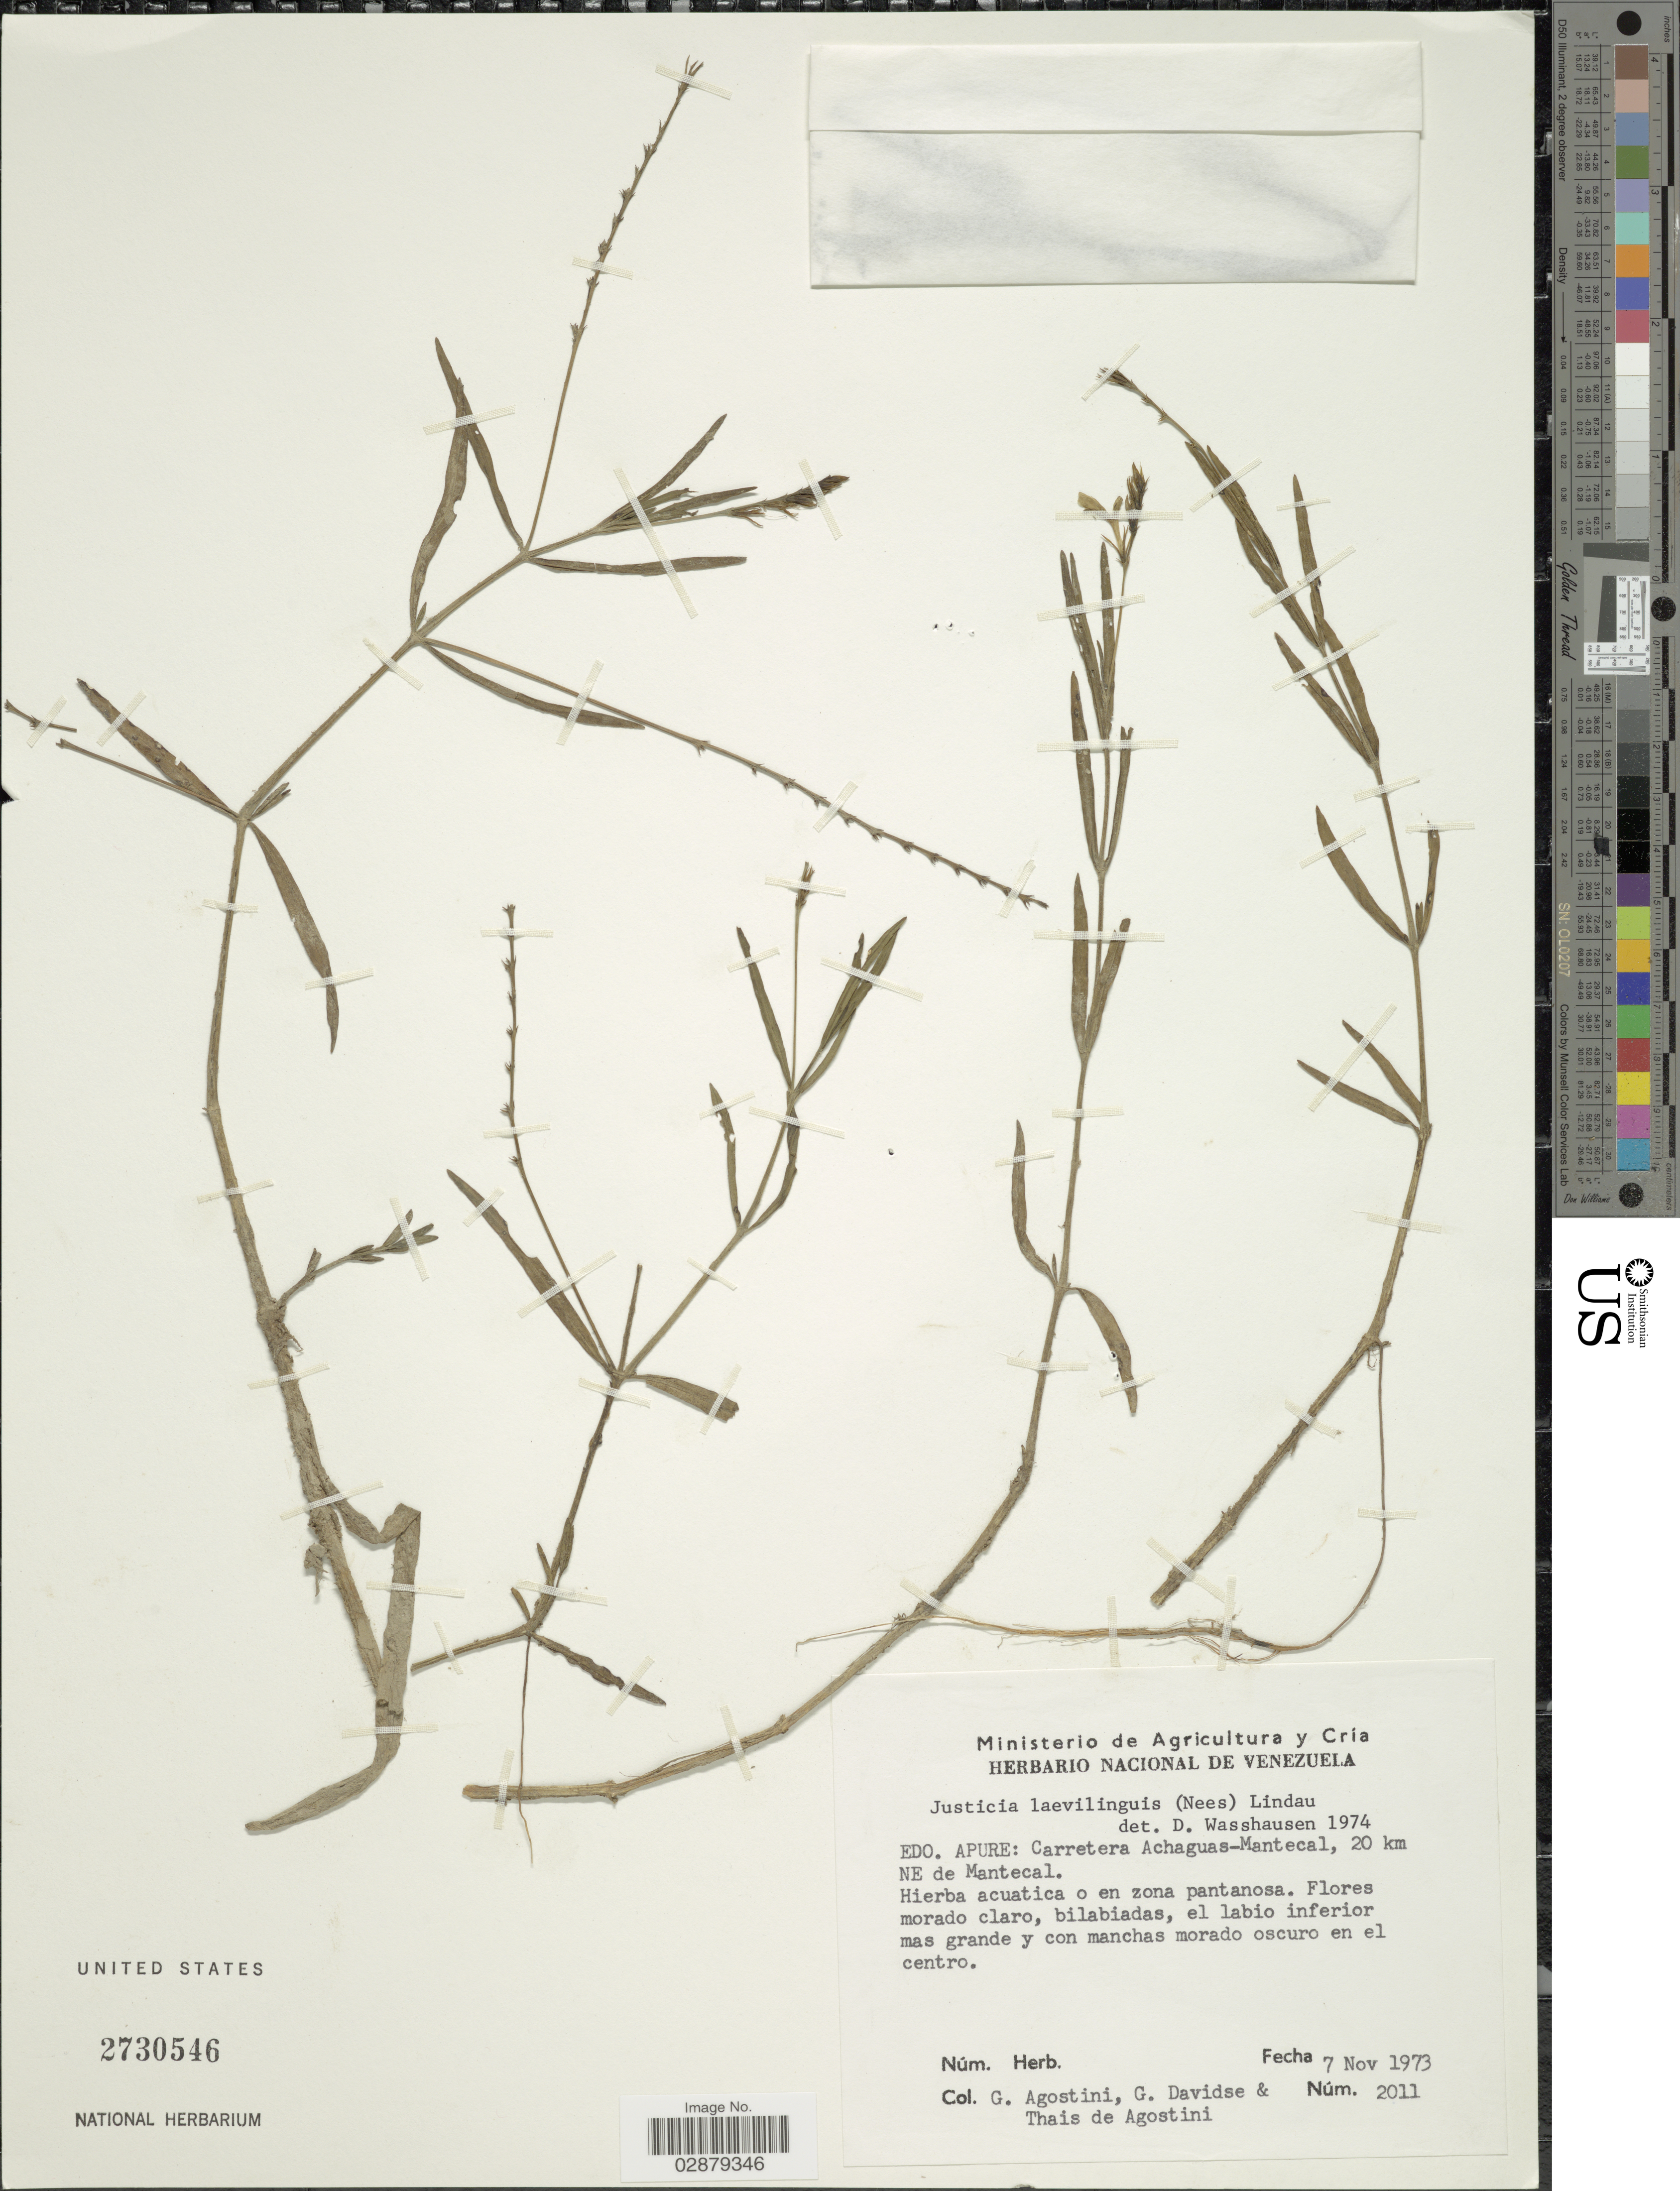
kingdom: Plantae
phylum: Tracheophyta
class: Magnoliopsida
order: Lamiales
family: Acanthaceae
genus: Justicia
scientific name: Justicia laevilinguis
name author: (Nees) Lindau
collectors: G. Agostini, G. Davidse & T. Agostini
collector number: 2011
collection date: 1973-11-07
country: Venezuela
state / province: Apure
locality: Edo. Apure. Carretera Achaguas-Mantecal, 20 km NE de Mantecal.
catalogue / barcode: US 2730546